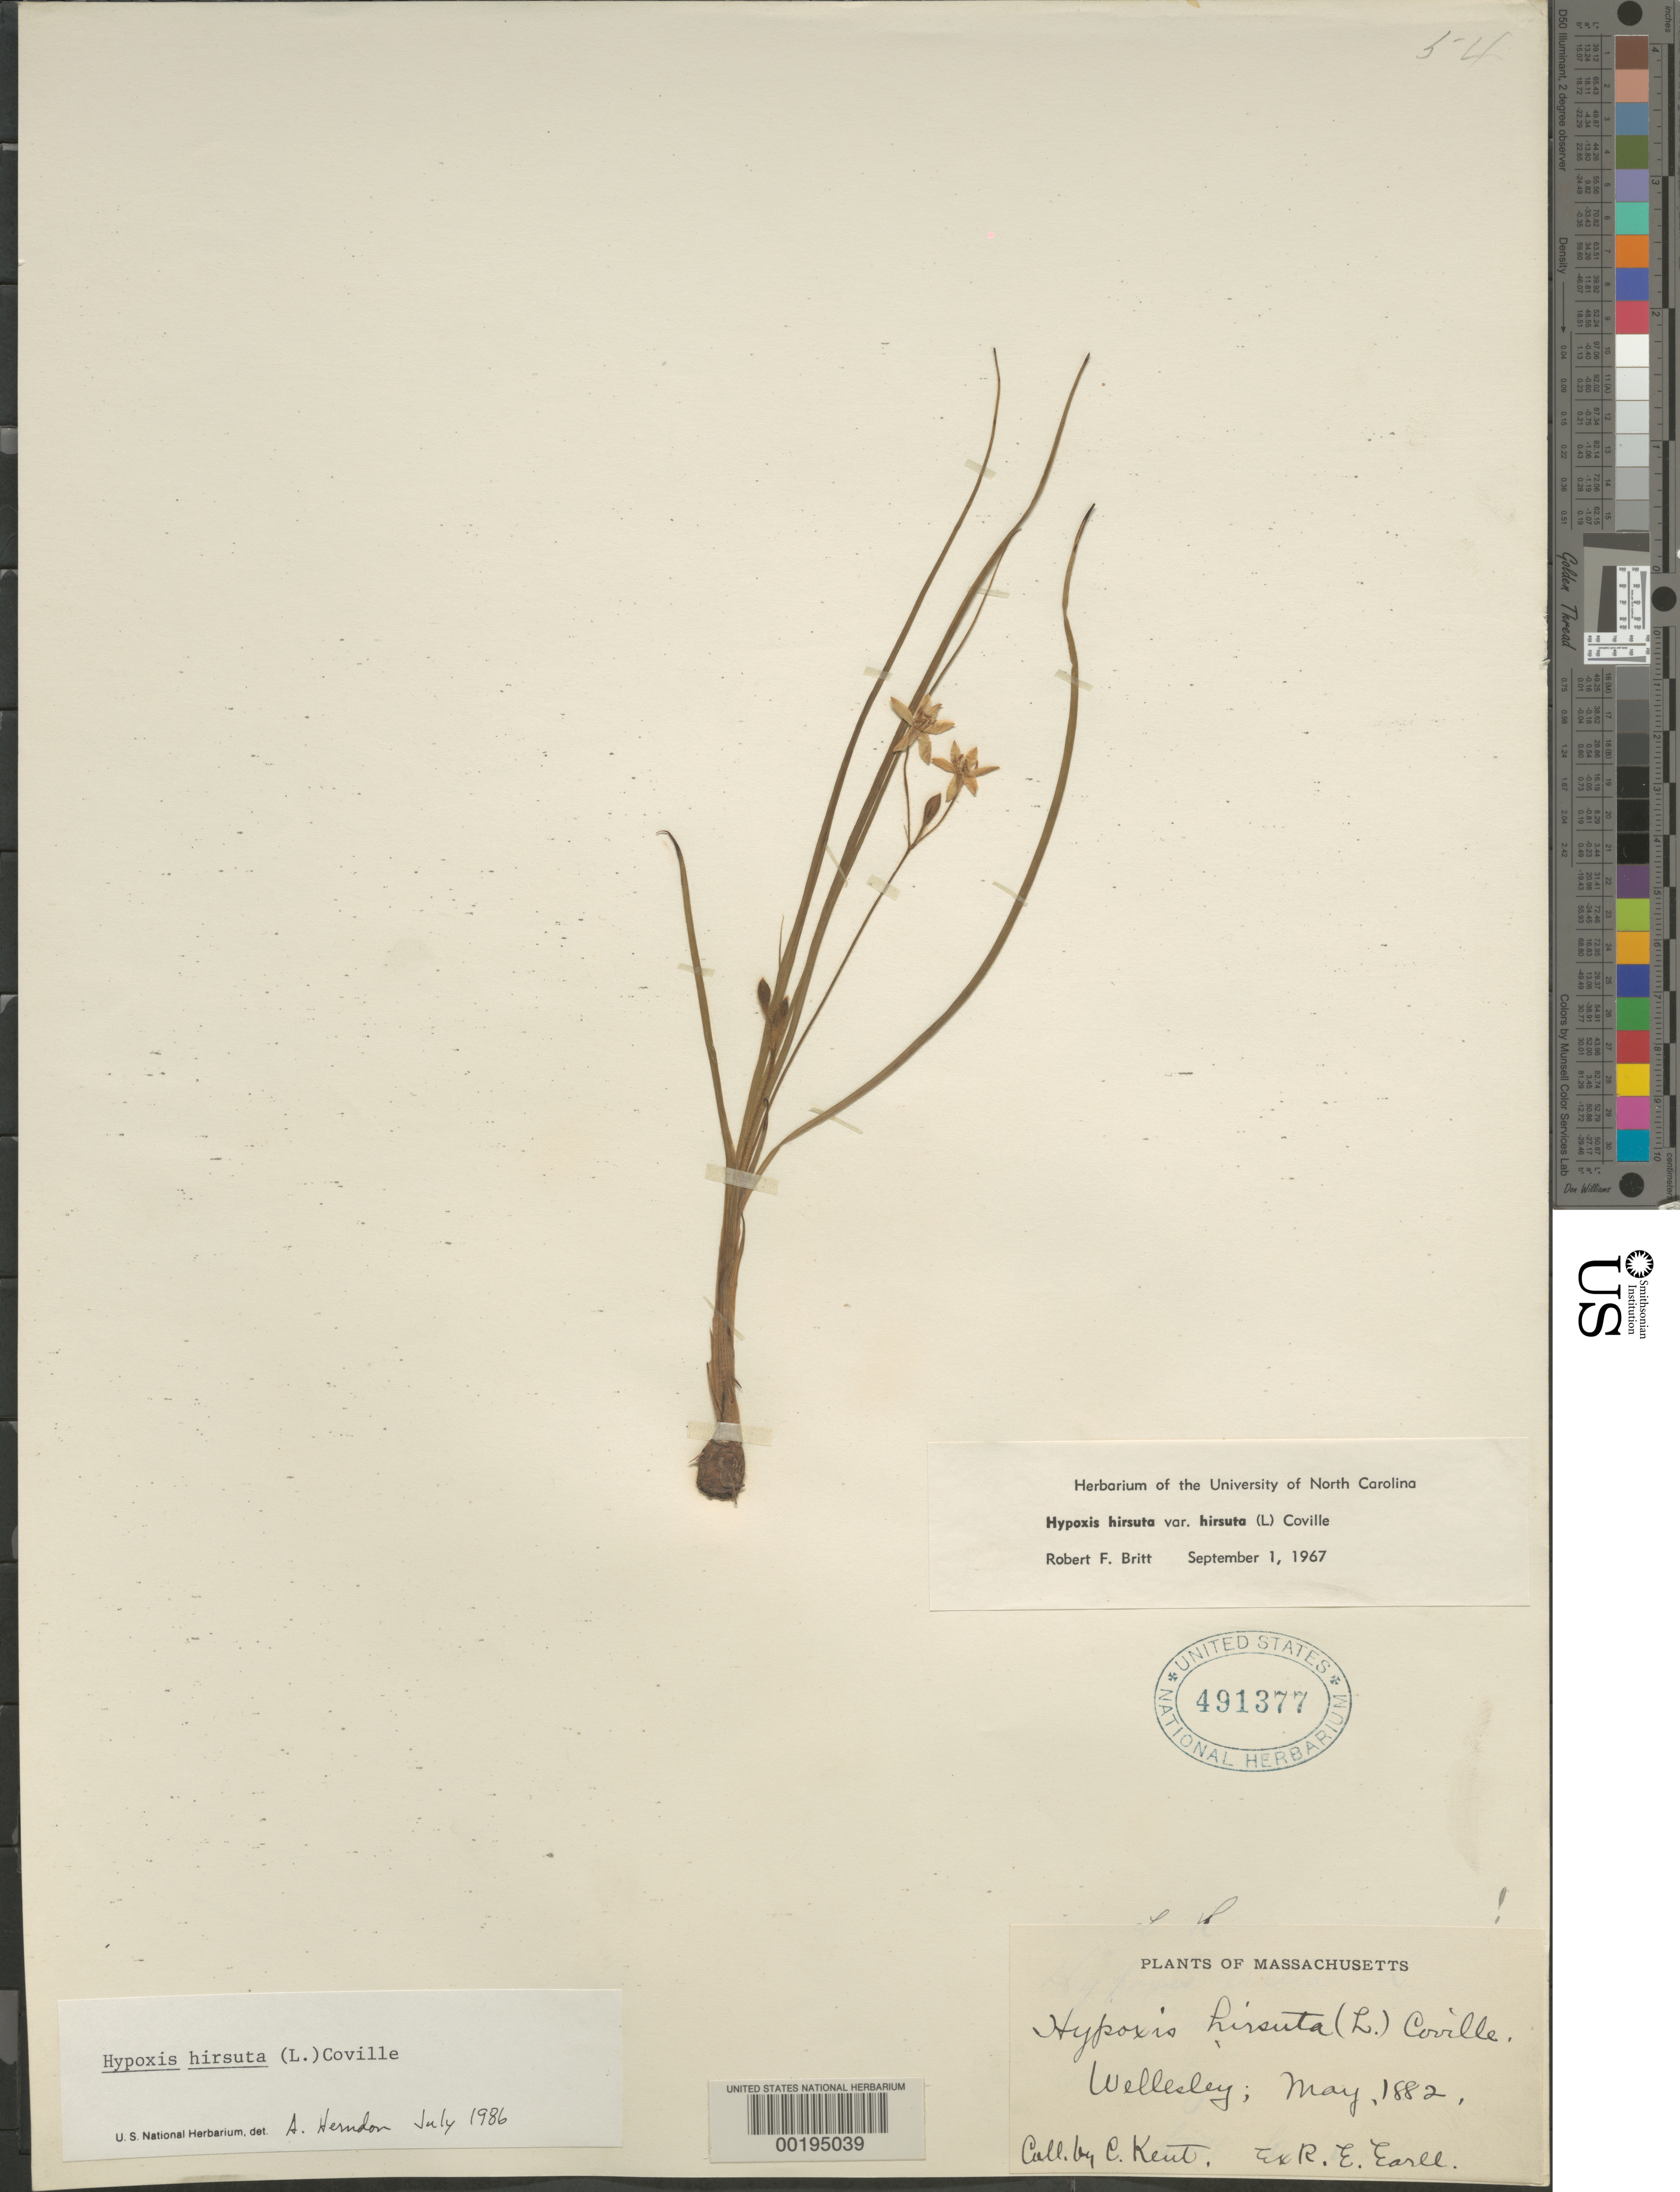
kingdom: Plantae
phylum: Tracheophyta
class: Liliopsida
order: Asparagales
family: Hypoxidaceae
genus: Hypoxis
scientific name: Hypoxis hirsuta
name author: (L.) Coville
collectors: C. Kent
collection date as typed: May 1882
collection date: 1882-05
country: United States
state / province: Massachusetts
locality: Wellesley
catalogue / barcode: US 491377